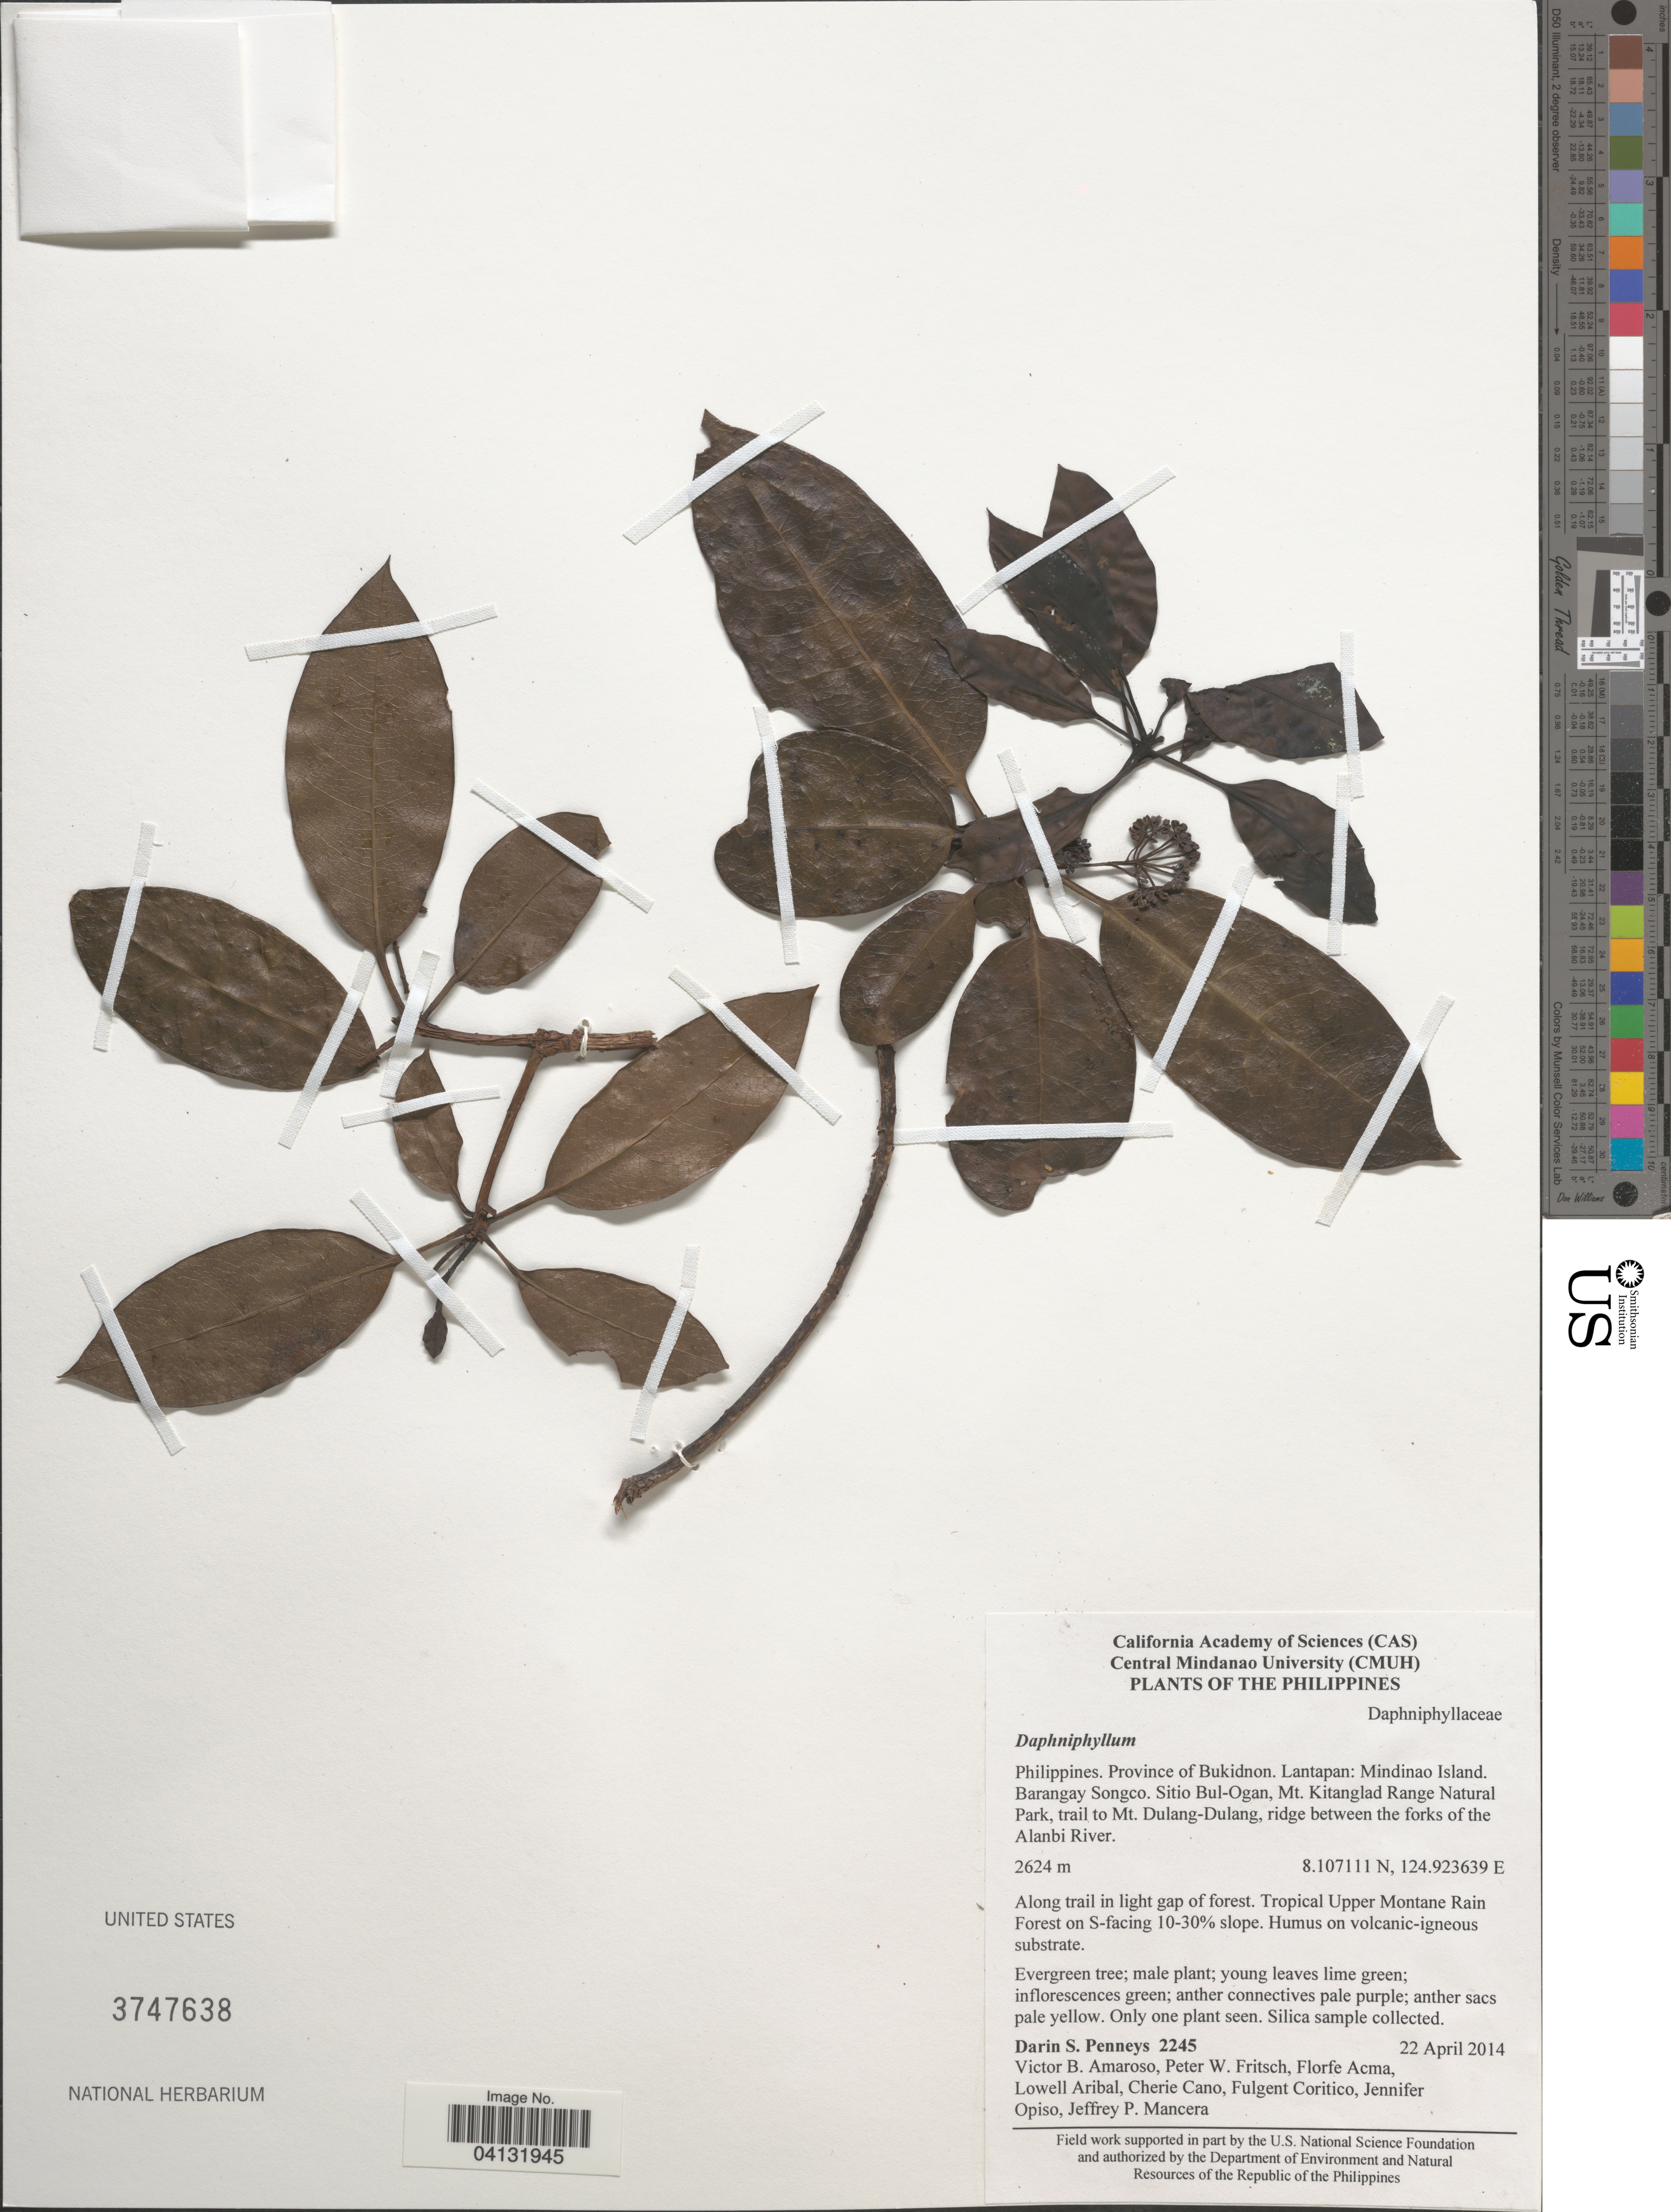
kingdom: Plantae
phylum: Tracheophyta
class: Magnoliopsida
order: Saxifragales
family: Daphniphyllaceae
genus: Daphniphyllum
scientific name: Daphniphyllum sp.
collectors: D. S. Penneys, V. Amoroso, P. W. Fritsch, F. Acma & et al.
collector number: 2245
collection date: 2014-04-22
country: Philippines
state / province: Northern Mindanao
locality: Province of Bukidnon. Lantapan: Mindinao Island. Barangay Songco. Sitio Bul-Ogan, Mt. Kitanglad Range Natural Park, trail to Mt. Dulang-Dulang, ridge between the forks of the Alanbi River. Tropical Upper Montane Rain Forest on S-facing 10-30% slope.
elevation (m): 2624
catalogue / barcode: US 3747638